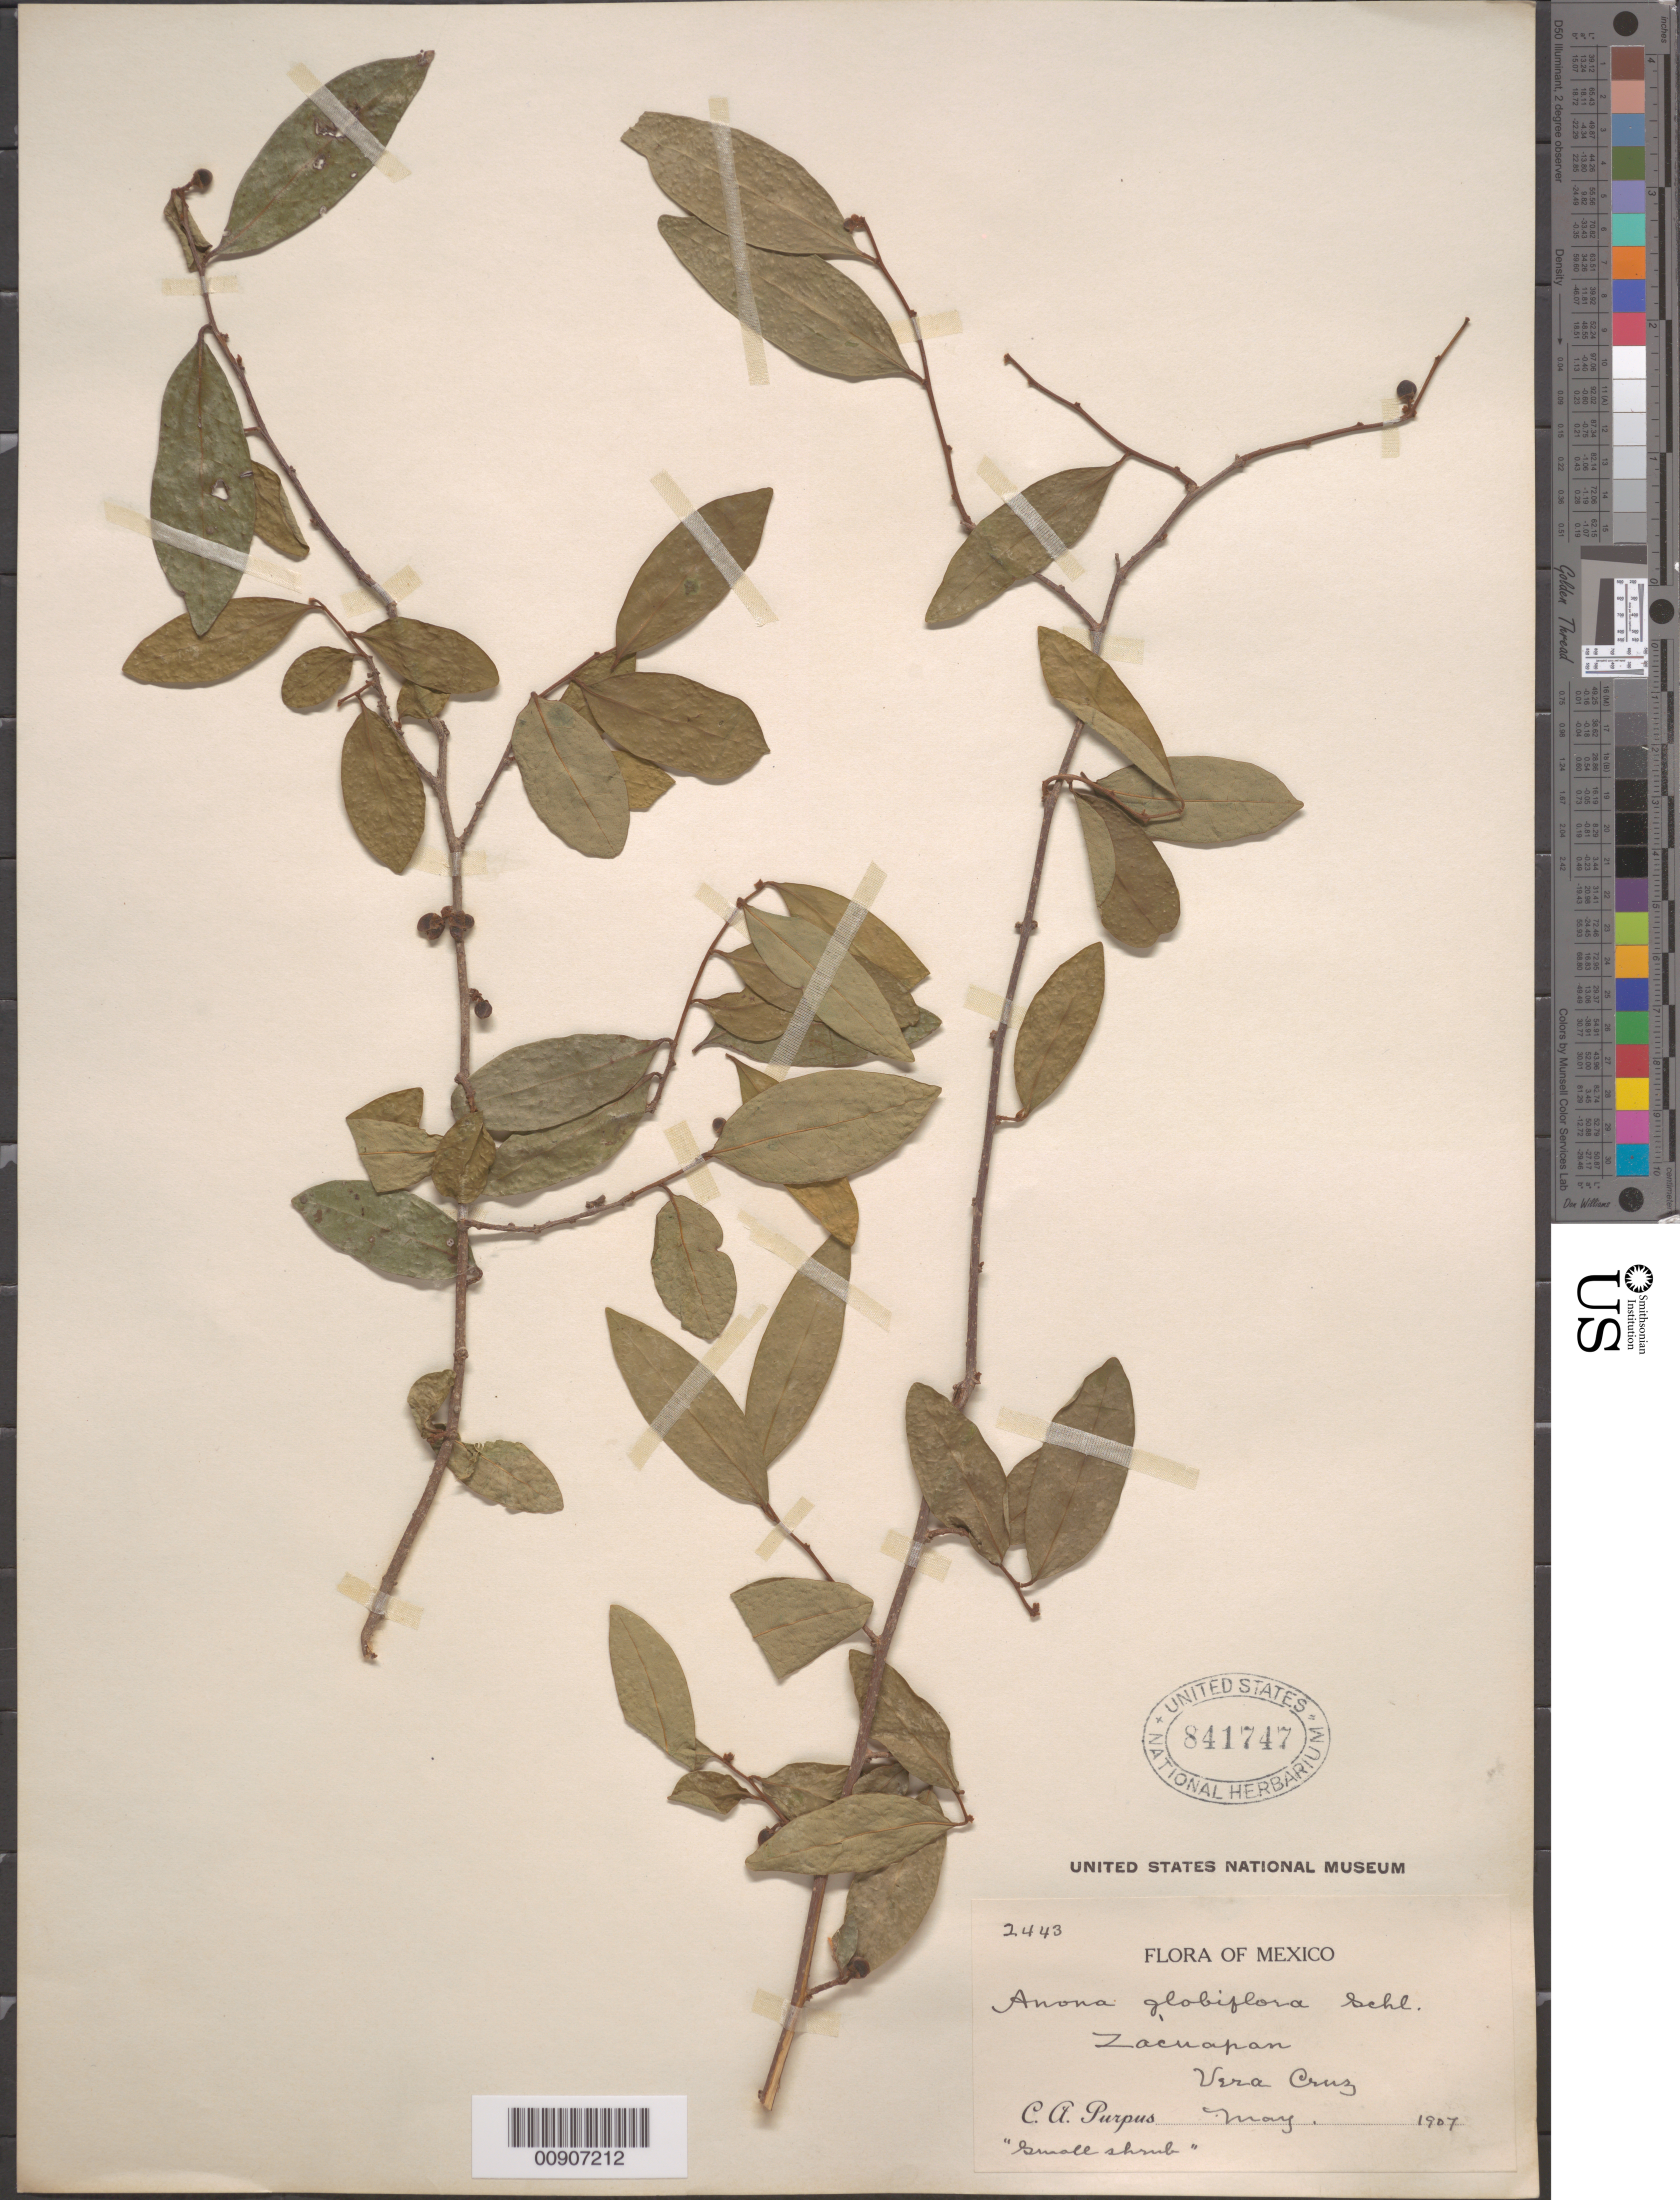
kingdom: Plantae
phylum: Tracheophyta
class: Magnoliopsida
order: Magnoliales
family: Annonaceae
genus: Annona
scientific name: Annona globiflora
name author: Schltdl.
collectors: C. A. Purpus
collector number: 2443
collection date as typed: May 1907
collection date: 1907-05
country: Mexico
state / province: Veracruz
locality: Zacuapan, Veracruz.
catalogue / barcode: US 841747